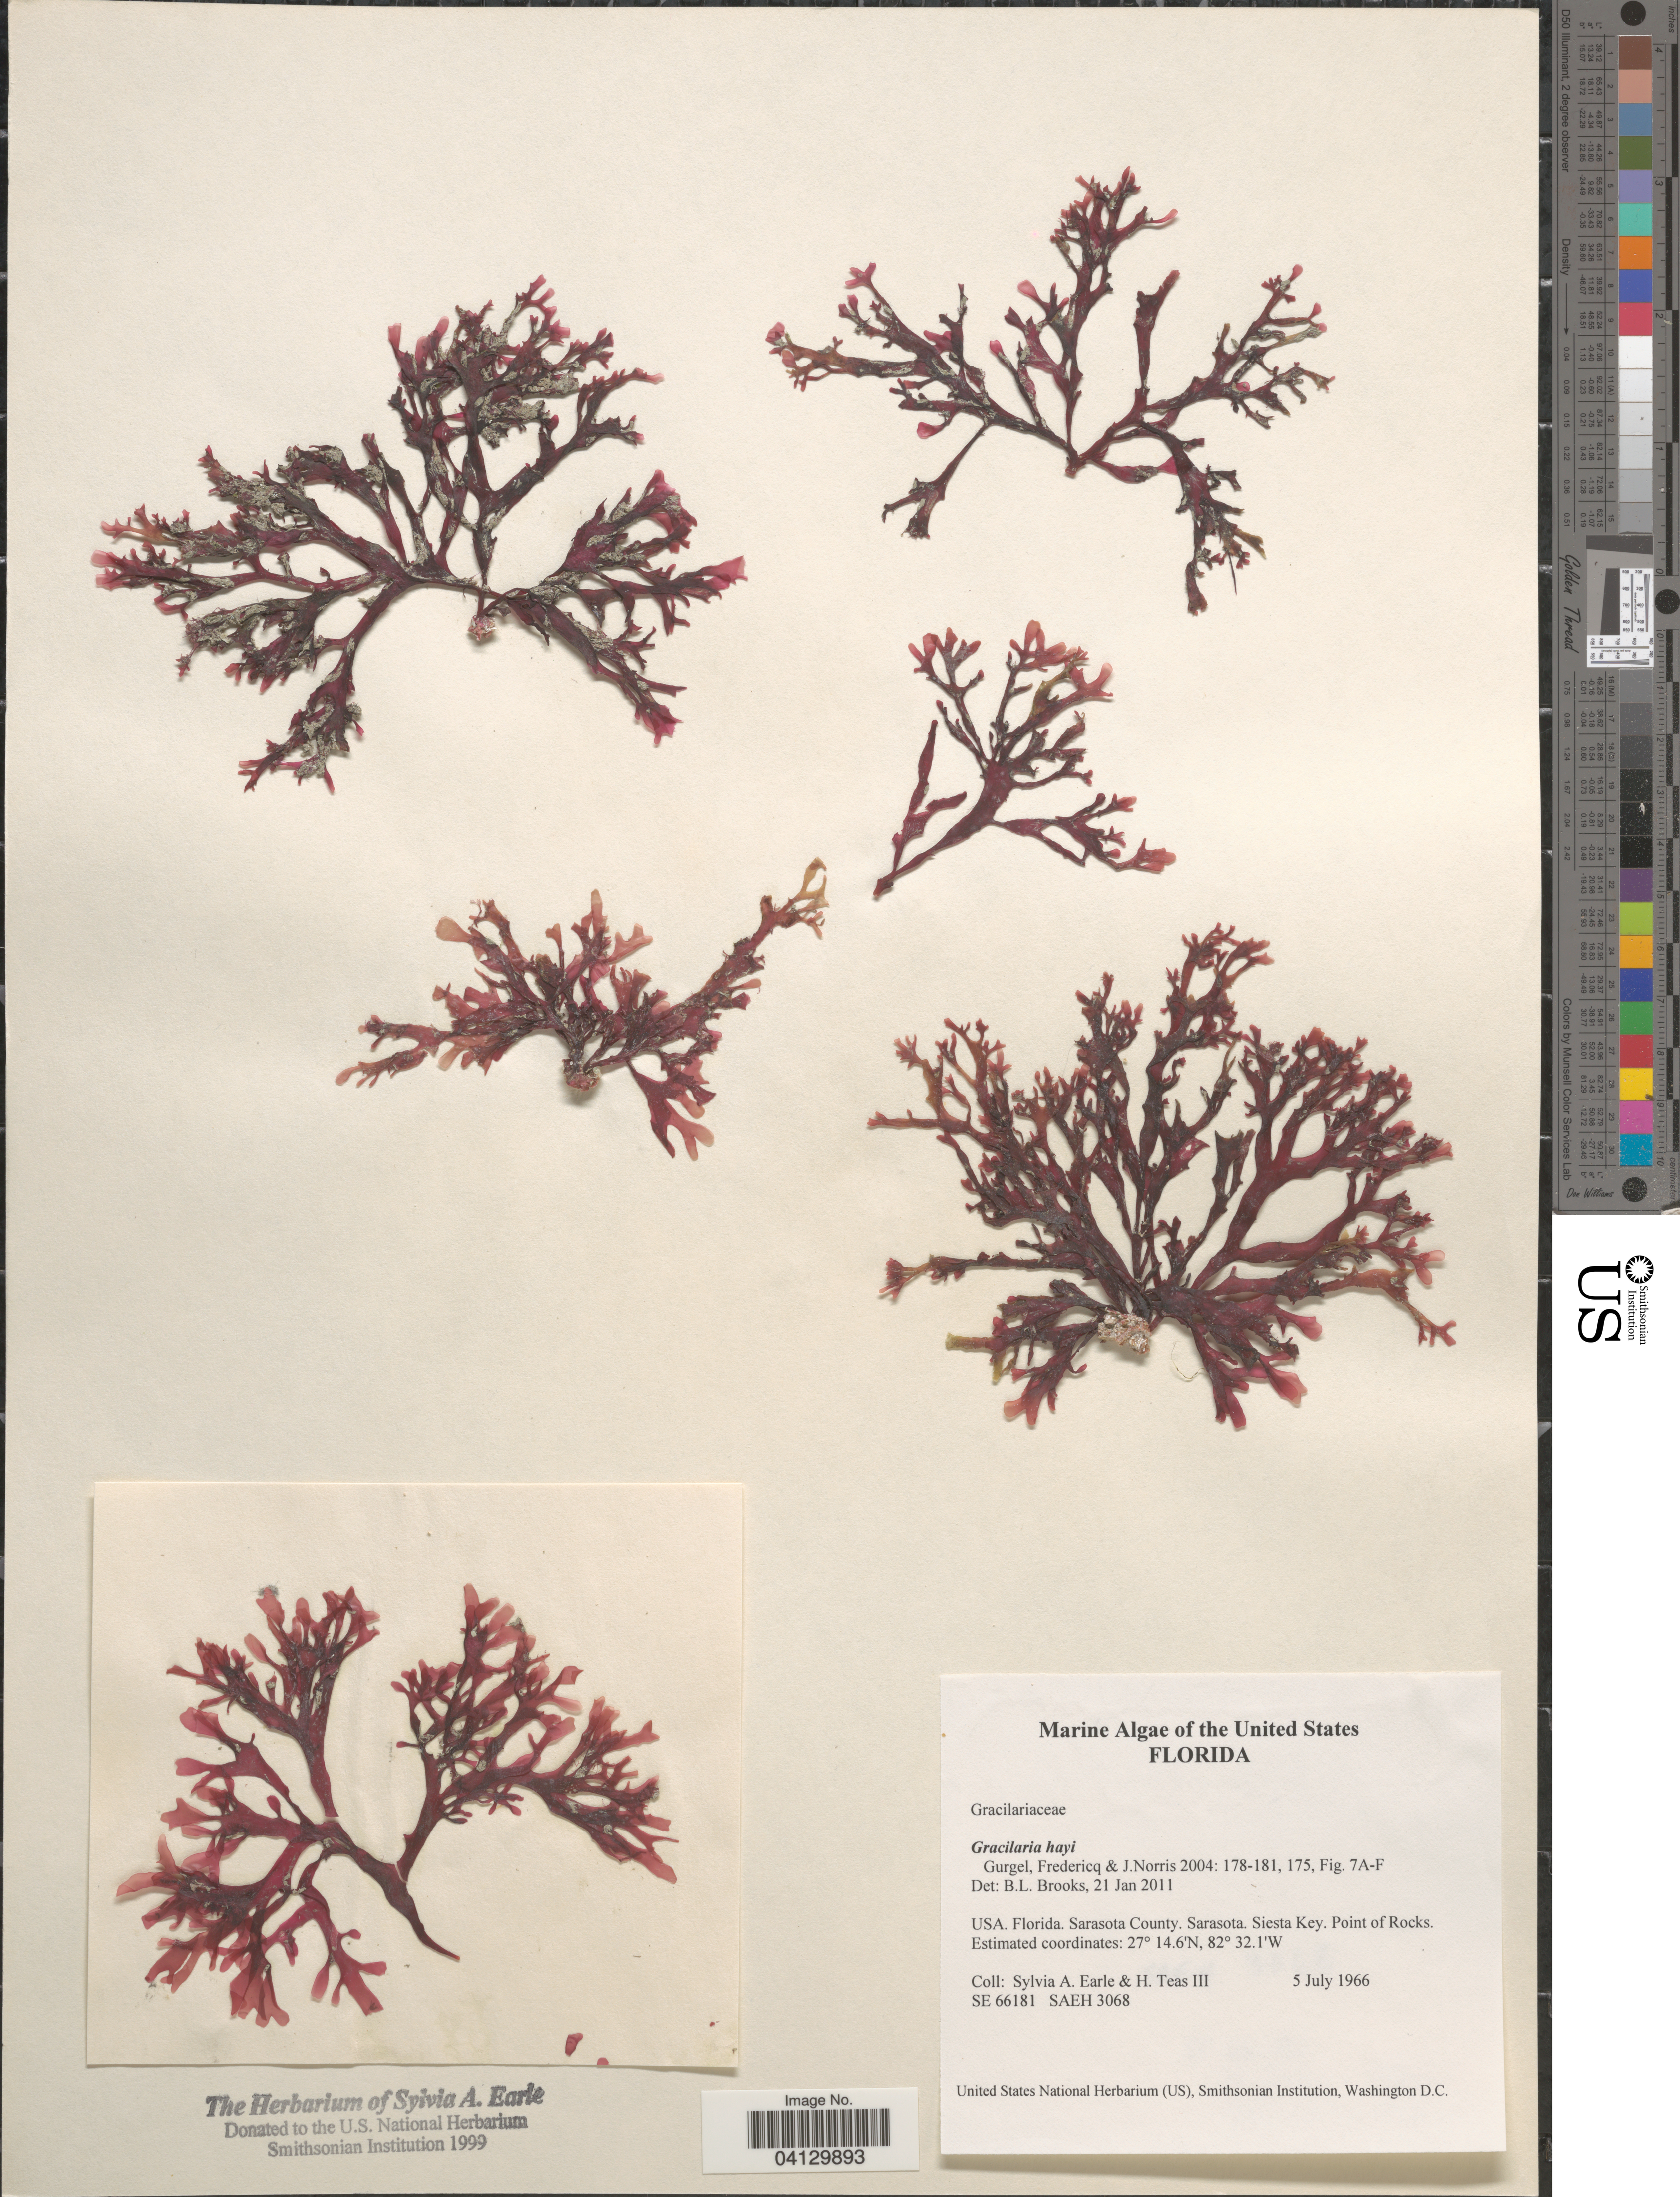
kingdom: Plantae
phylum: Rhodophyta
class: Florideophyceae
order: Gracilariales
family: Gracilariaceae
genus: Gracilaria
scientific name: Gracilaria hayi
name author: Gurgel et al. in I.A. Abbott & McDermid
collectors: S. A. Earle & H. Teas III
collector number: SE66181/SAEH3068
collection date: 1966-07-05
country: United States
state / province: Florida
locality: Sarasota County. Sarasota. Siesta Key. Point of Rocks.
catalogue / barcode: US 328708